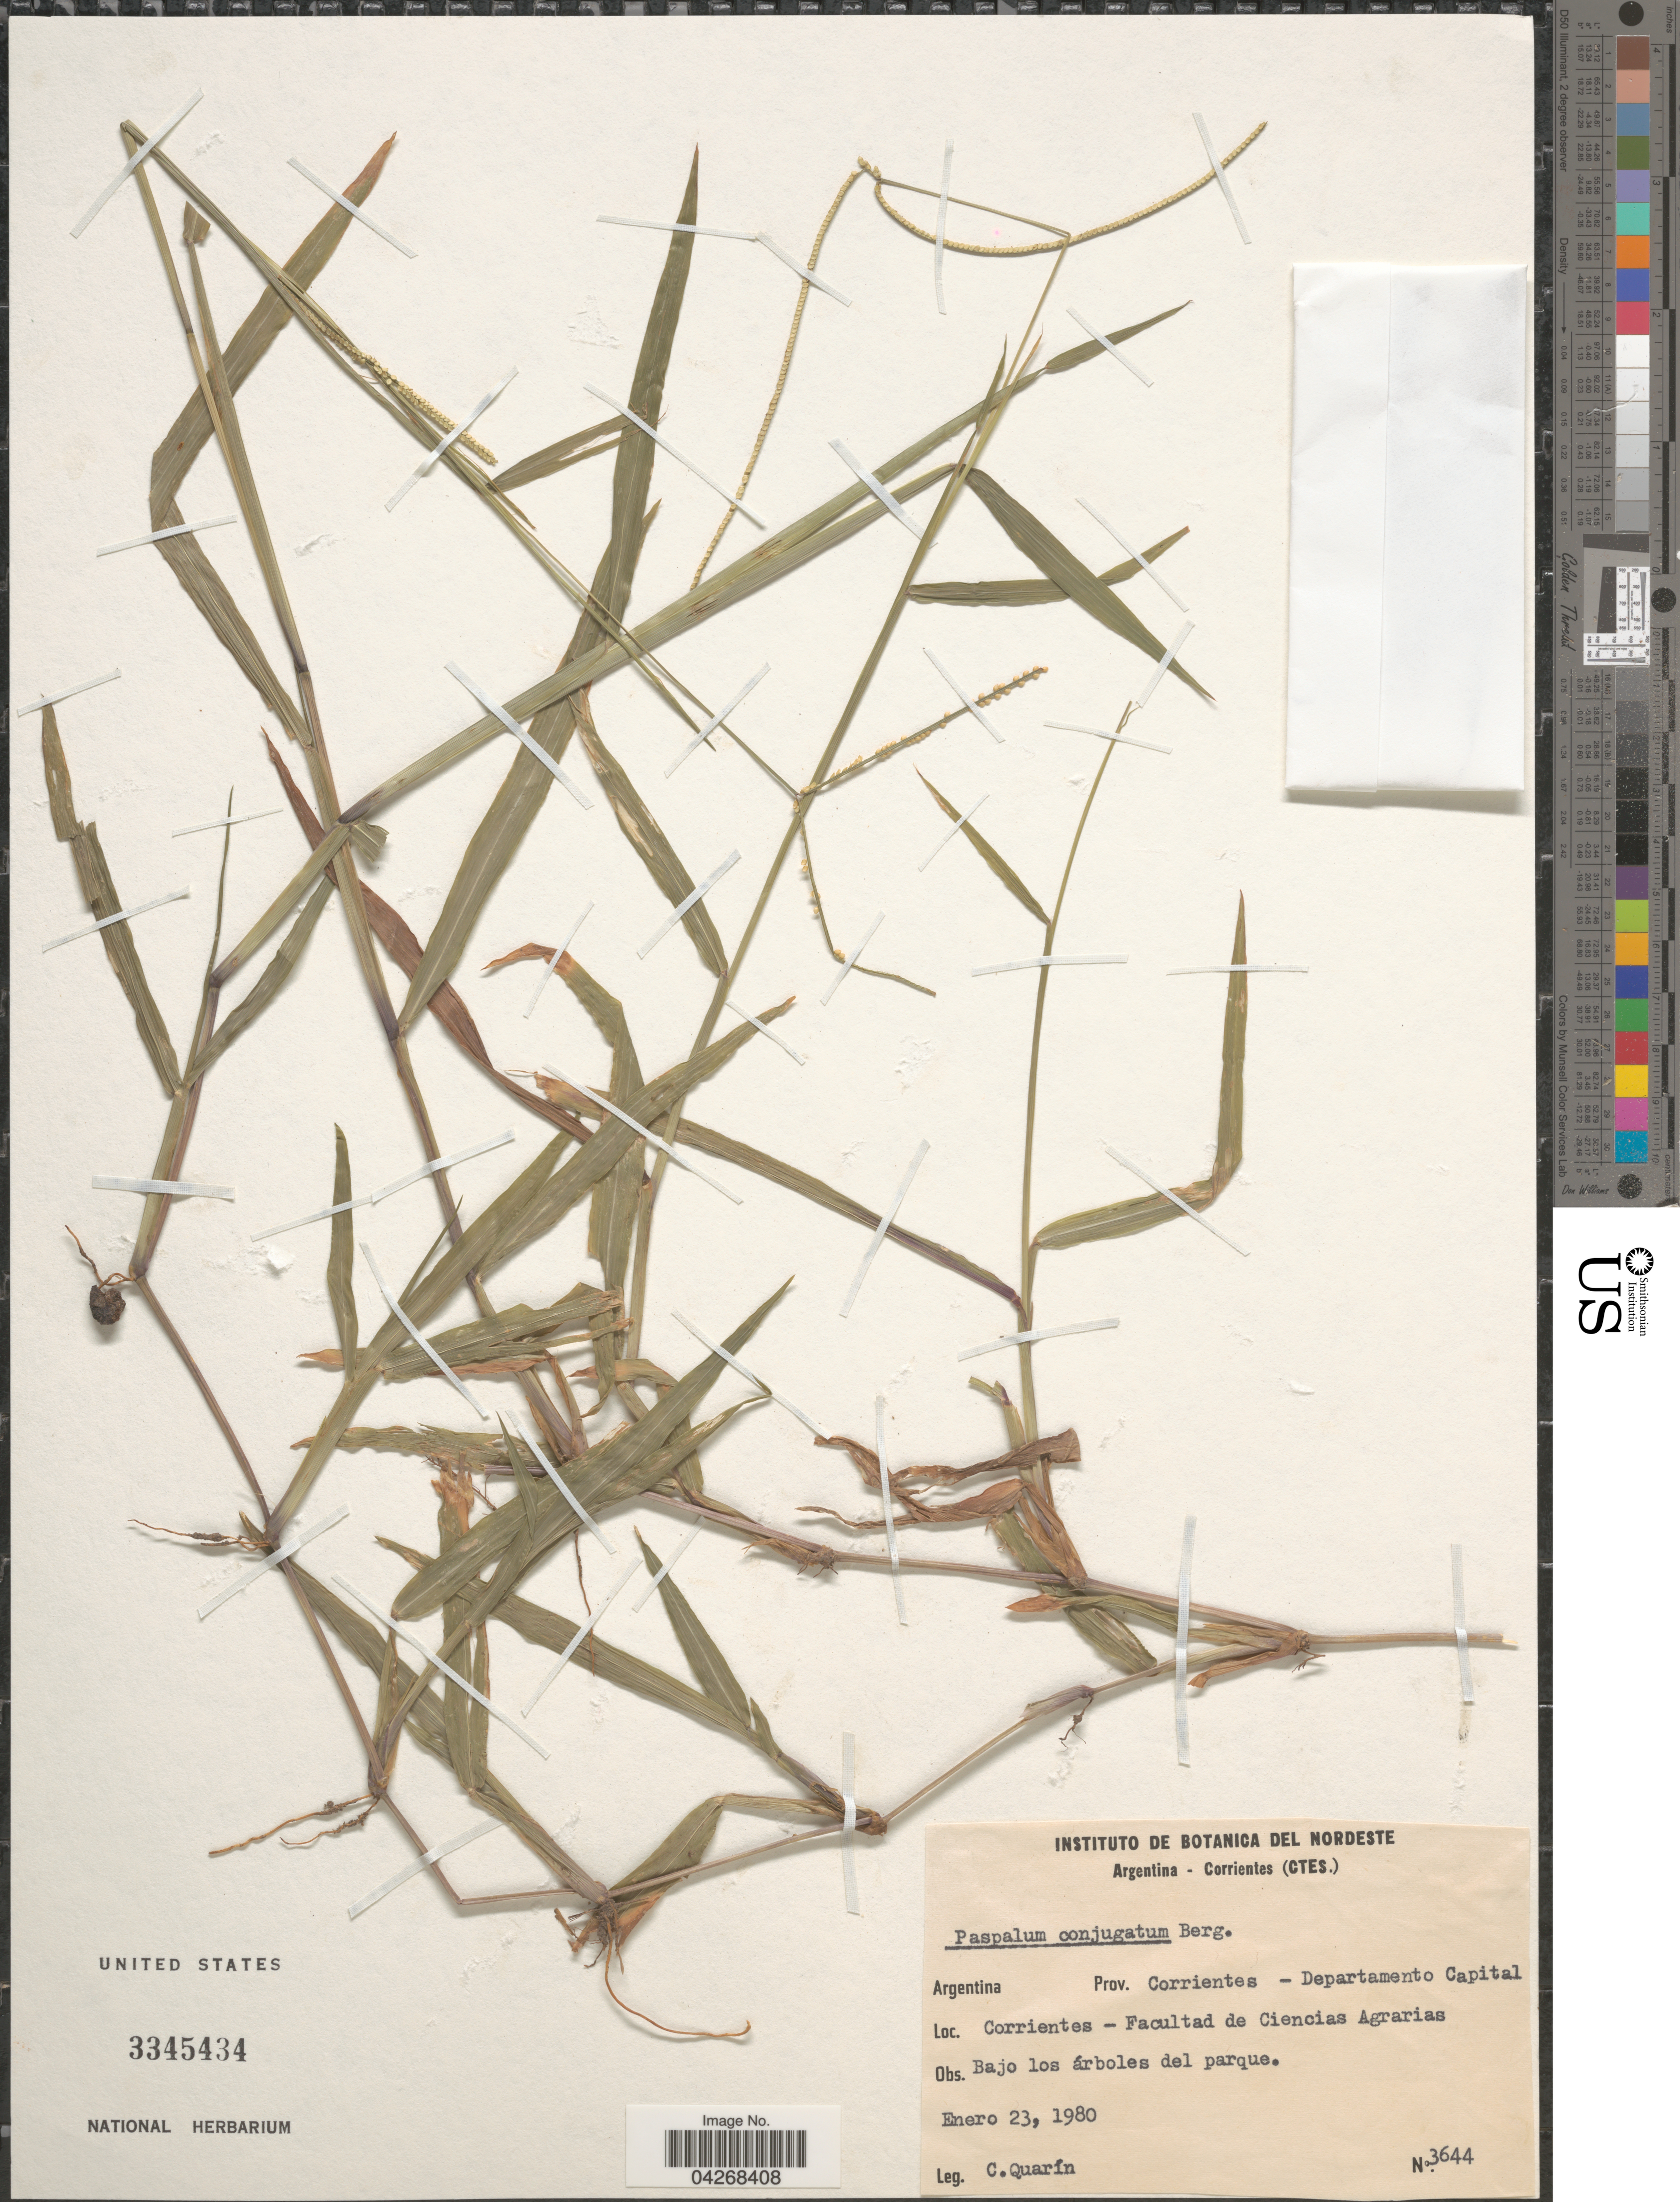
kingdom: Plantae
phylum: Tracheophyta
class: Liliopsida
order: Poales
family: Poaceae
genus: Paspalum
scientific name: Paspalum conjugatum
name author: P.J. Bergius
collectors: C. Quarín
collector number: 3644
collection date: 1980-01-23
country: Argentina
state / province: Corrientes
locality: Departamento Capital. Corrientes- Facultad de Ciencias Agrarias.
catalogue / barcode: US 3345434